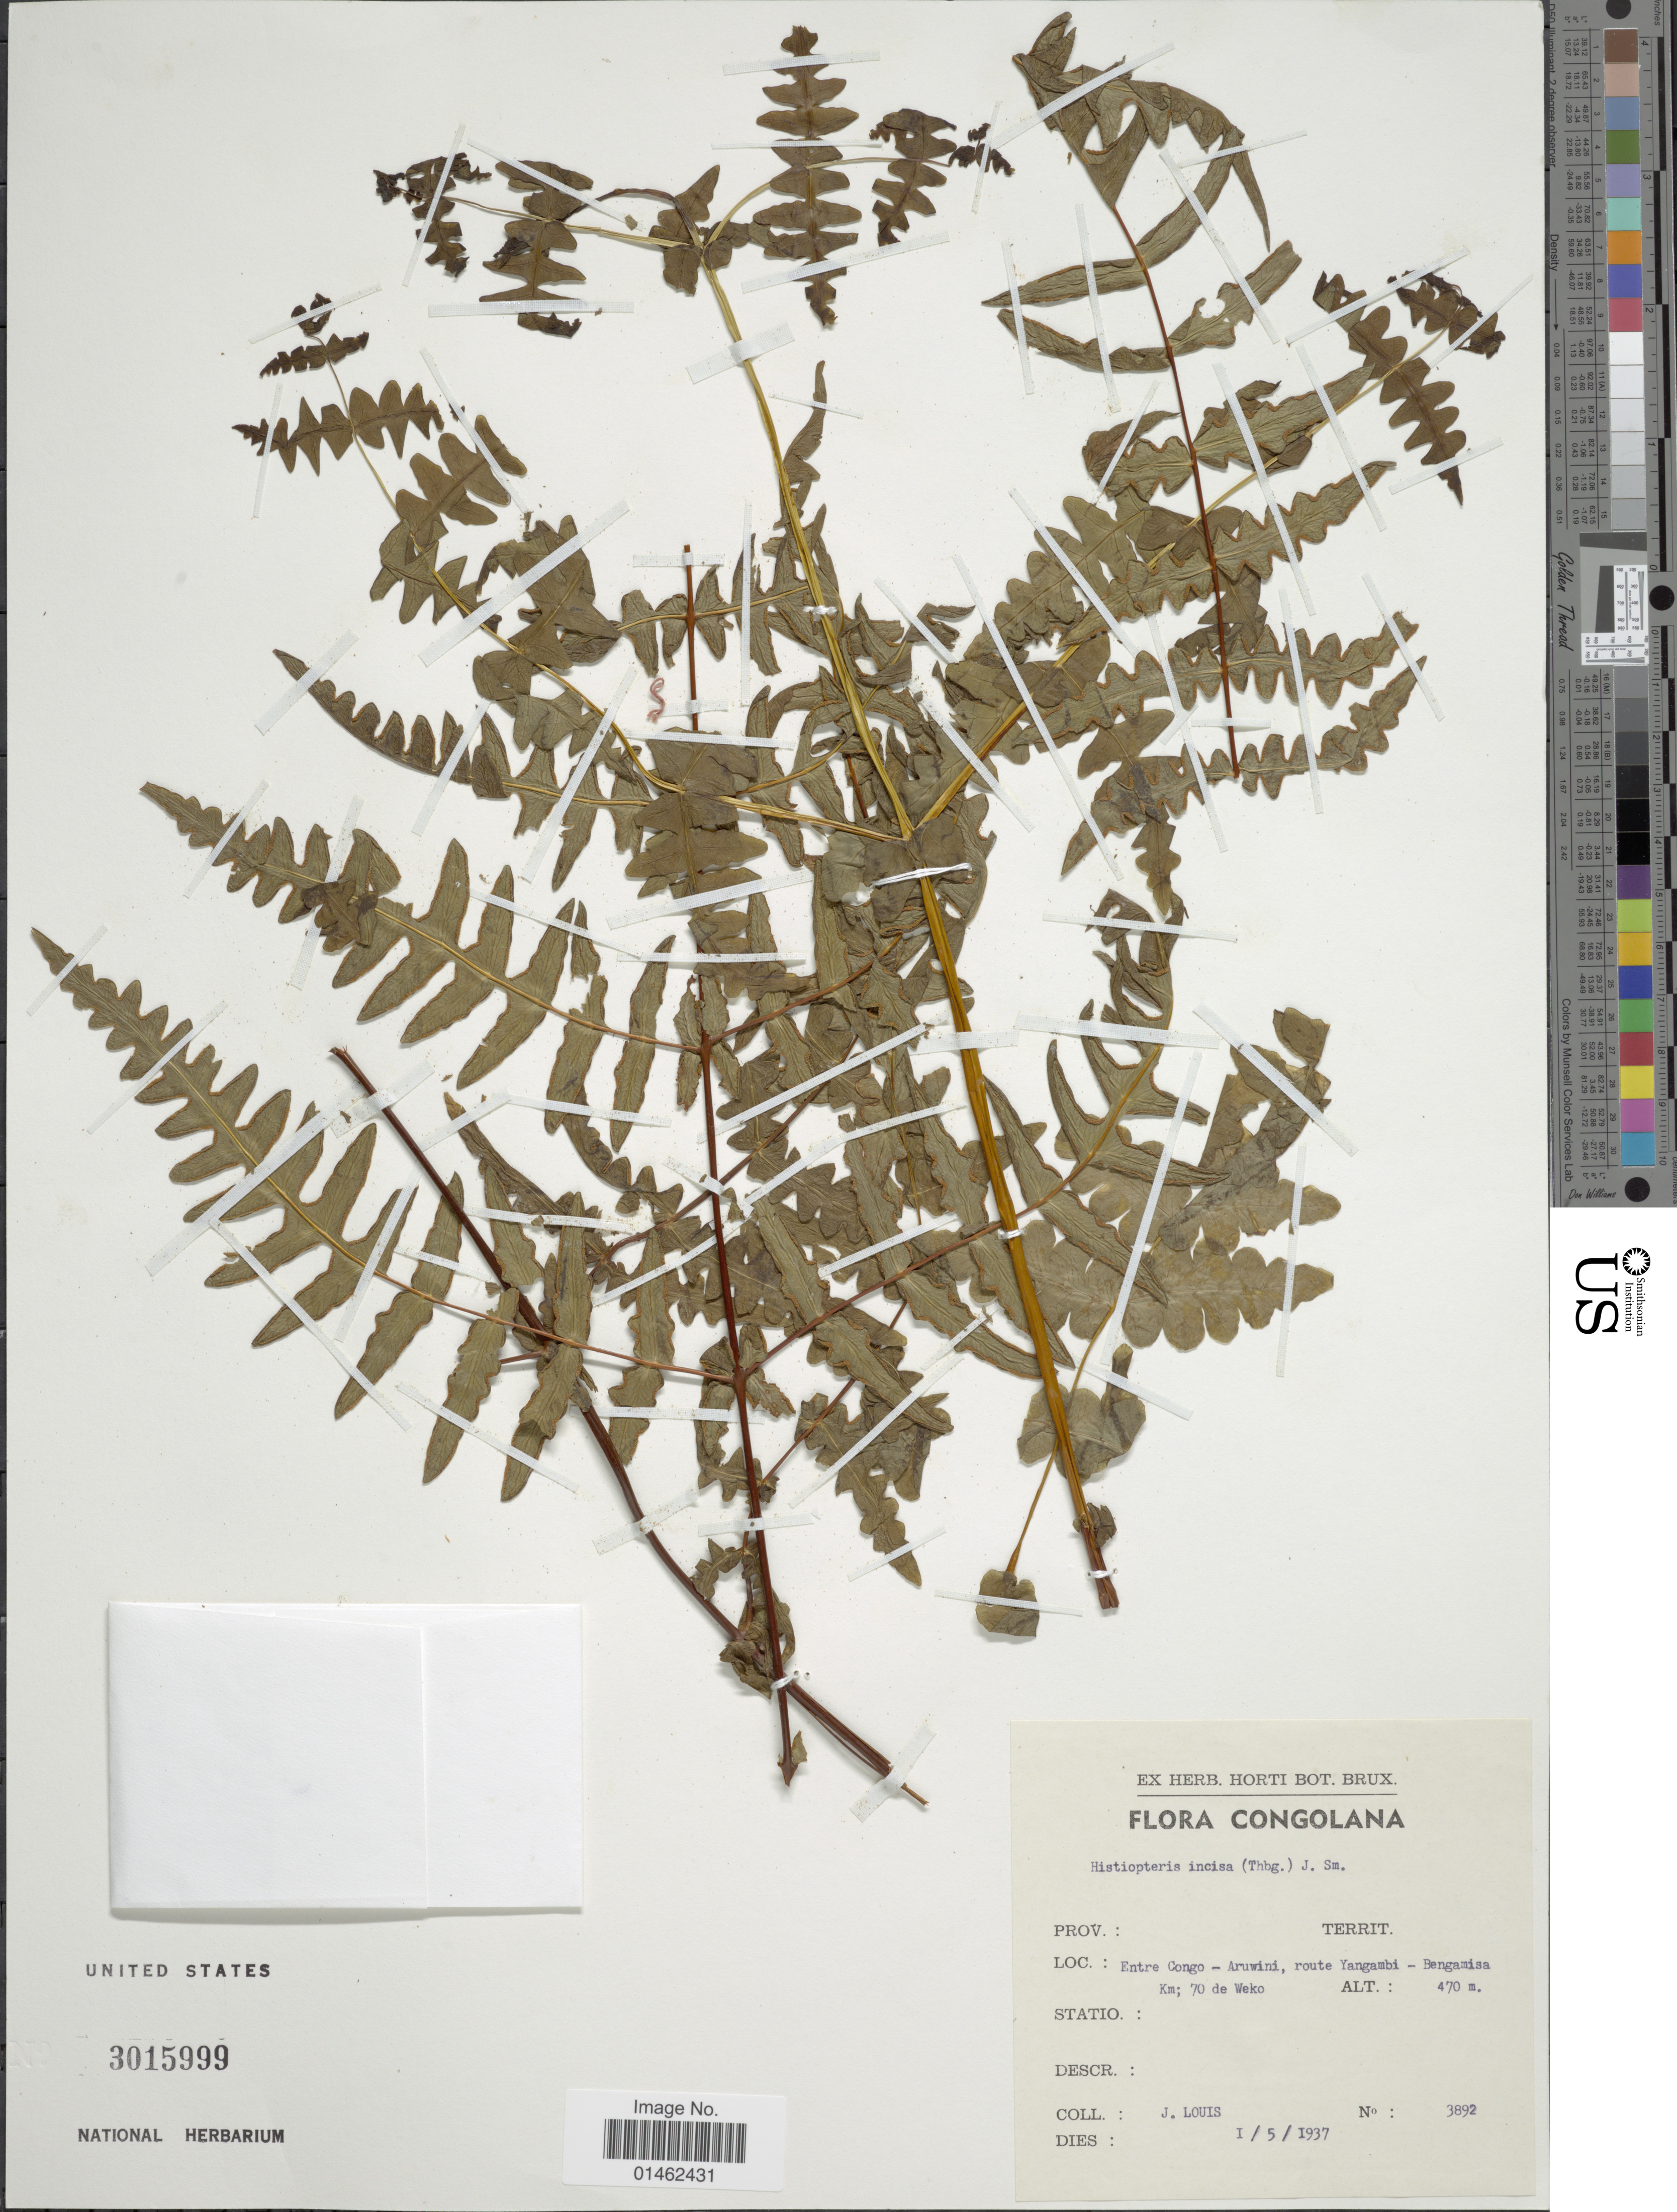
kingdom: Plantae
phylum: Tracheophyta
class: Polypodiopsida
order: Polypodiales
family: Dennstaedtiaceae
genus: Histiopteris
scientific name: Histiopteris incisa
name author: (Thunb.) J. Sm.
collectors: J. Louis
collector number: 3892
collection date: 1937-05-01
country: Congo, Democratic Republic of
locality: Entre Congo -Aruwini, route Yangambi - Bengamisa Km; 70 de Weko, Congolana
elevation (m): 470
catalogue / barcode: US 3015999